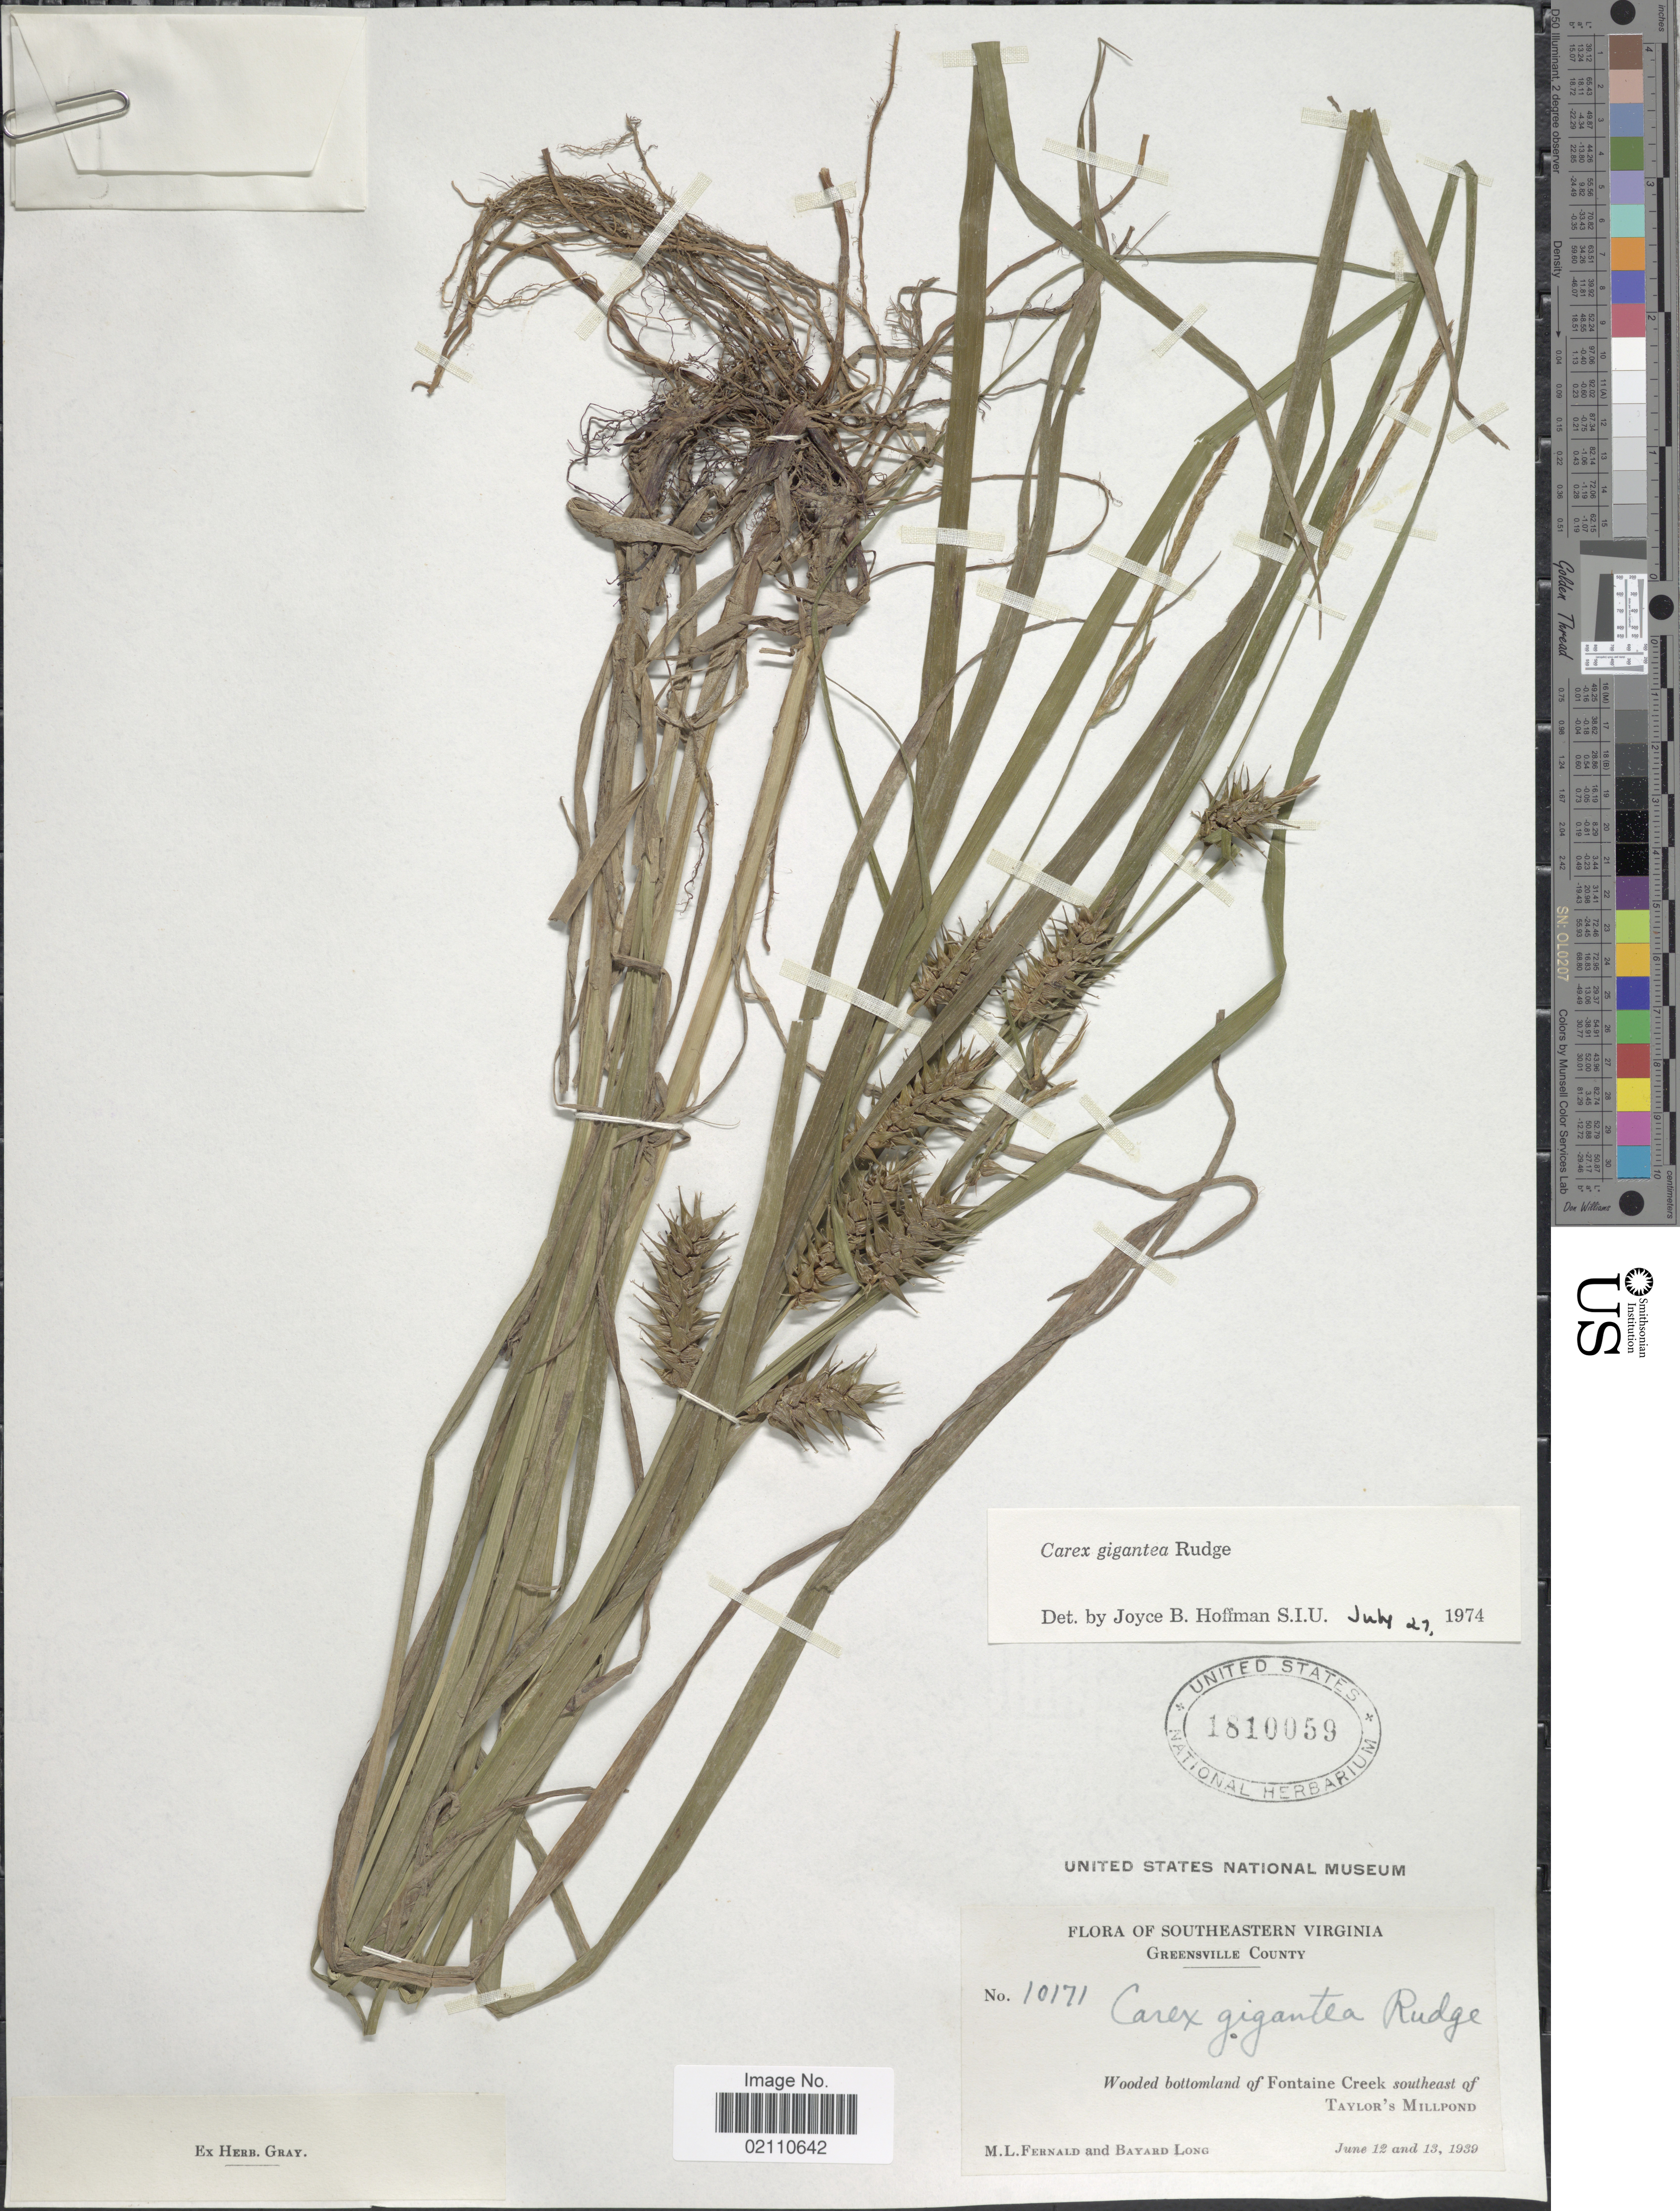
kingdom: Plantae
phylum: Tracheophyta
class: Liliopsida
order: Poales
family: Cyperaceae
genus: Carex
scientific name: Carex gigantea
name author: Rudge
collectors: M. L. Fernald & B. Long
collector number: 10171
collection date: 1939-06-12/1939-06-13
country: United States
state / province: Virginia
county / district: Greensville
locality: Southeastern Virginia, Greensville County, Wooded bottomland of Fontaine Creek, southeast of Taylor's Millpond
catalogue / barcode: US 1810059